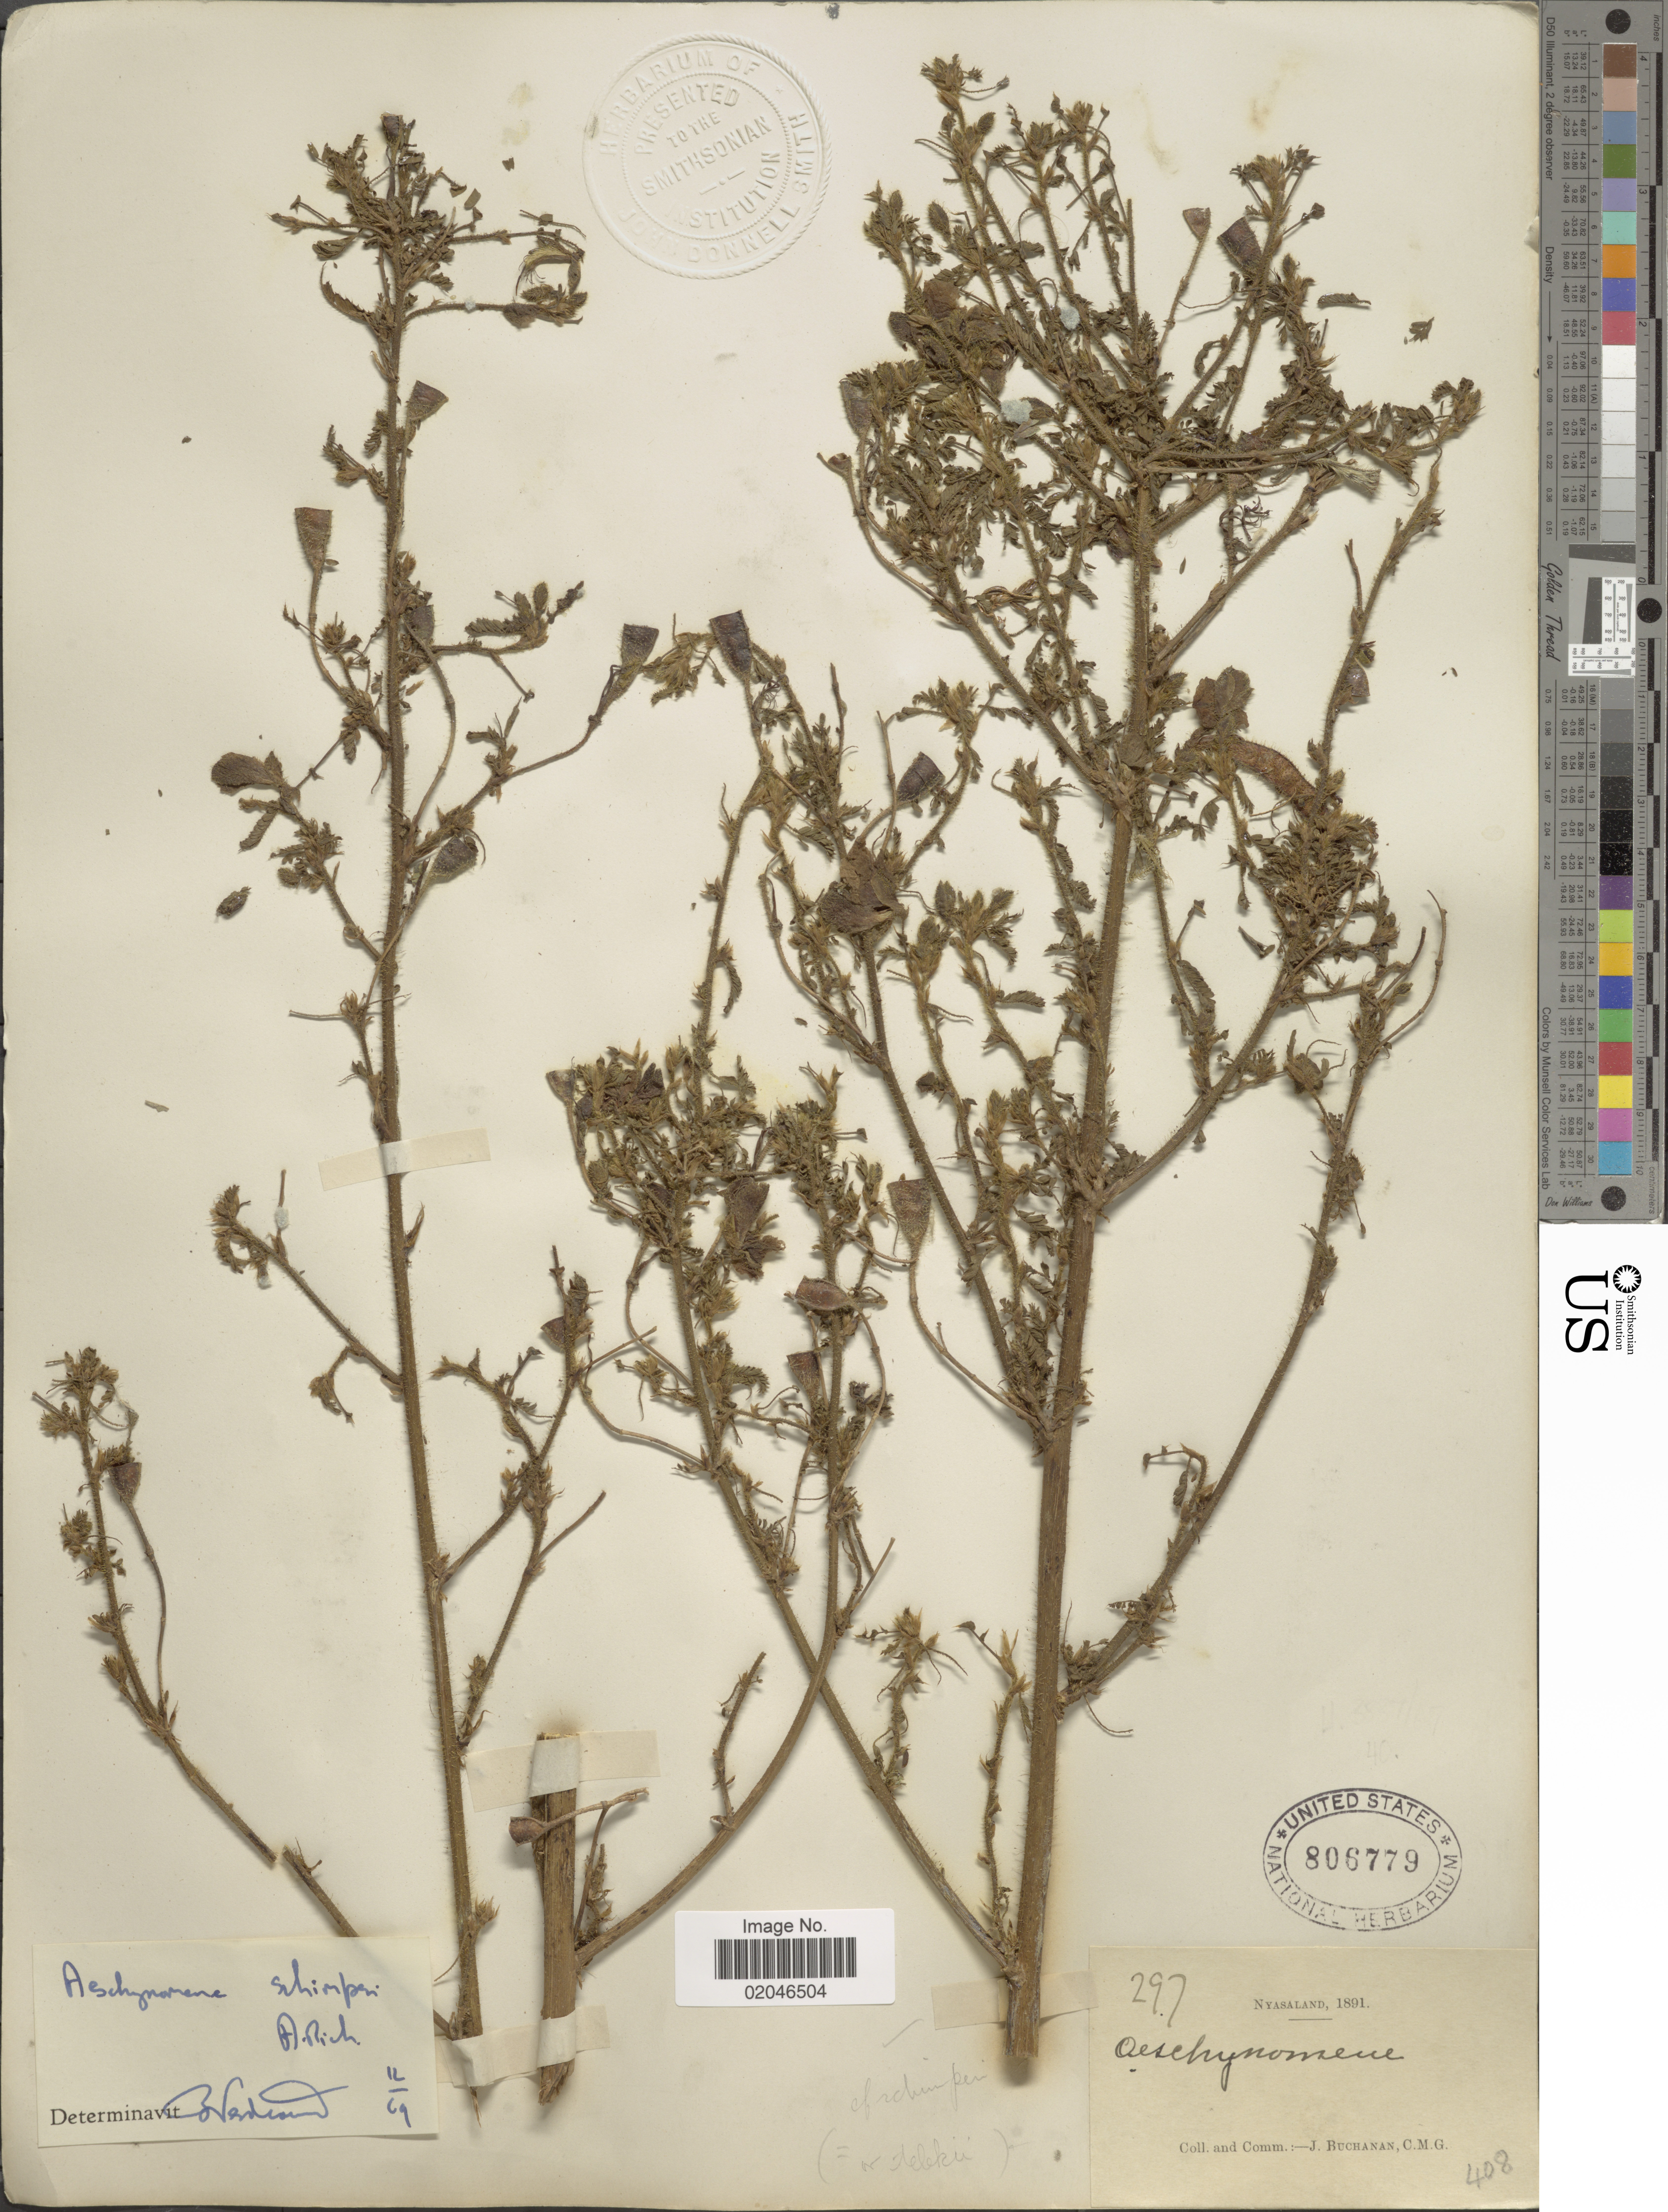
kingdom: Plantae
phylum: Tracheophyta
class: Magnoliopsida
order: Fabales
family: Fabaceae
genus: Aeschynomene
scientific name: Aeschynomene schimperi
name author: Hochst. ex A. Rich.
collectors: J. Buchanan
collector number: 297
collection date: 1891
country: Malawi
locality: Nyasaland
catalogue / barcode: US 806779